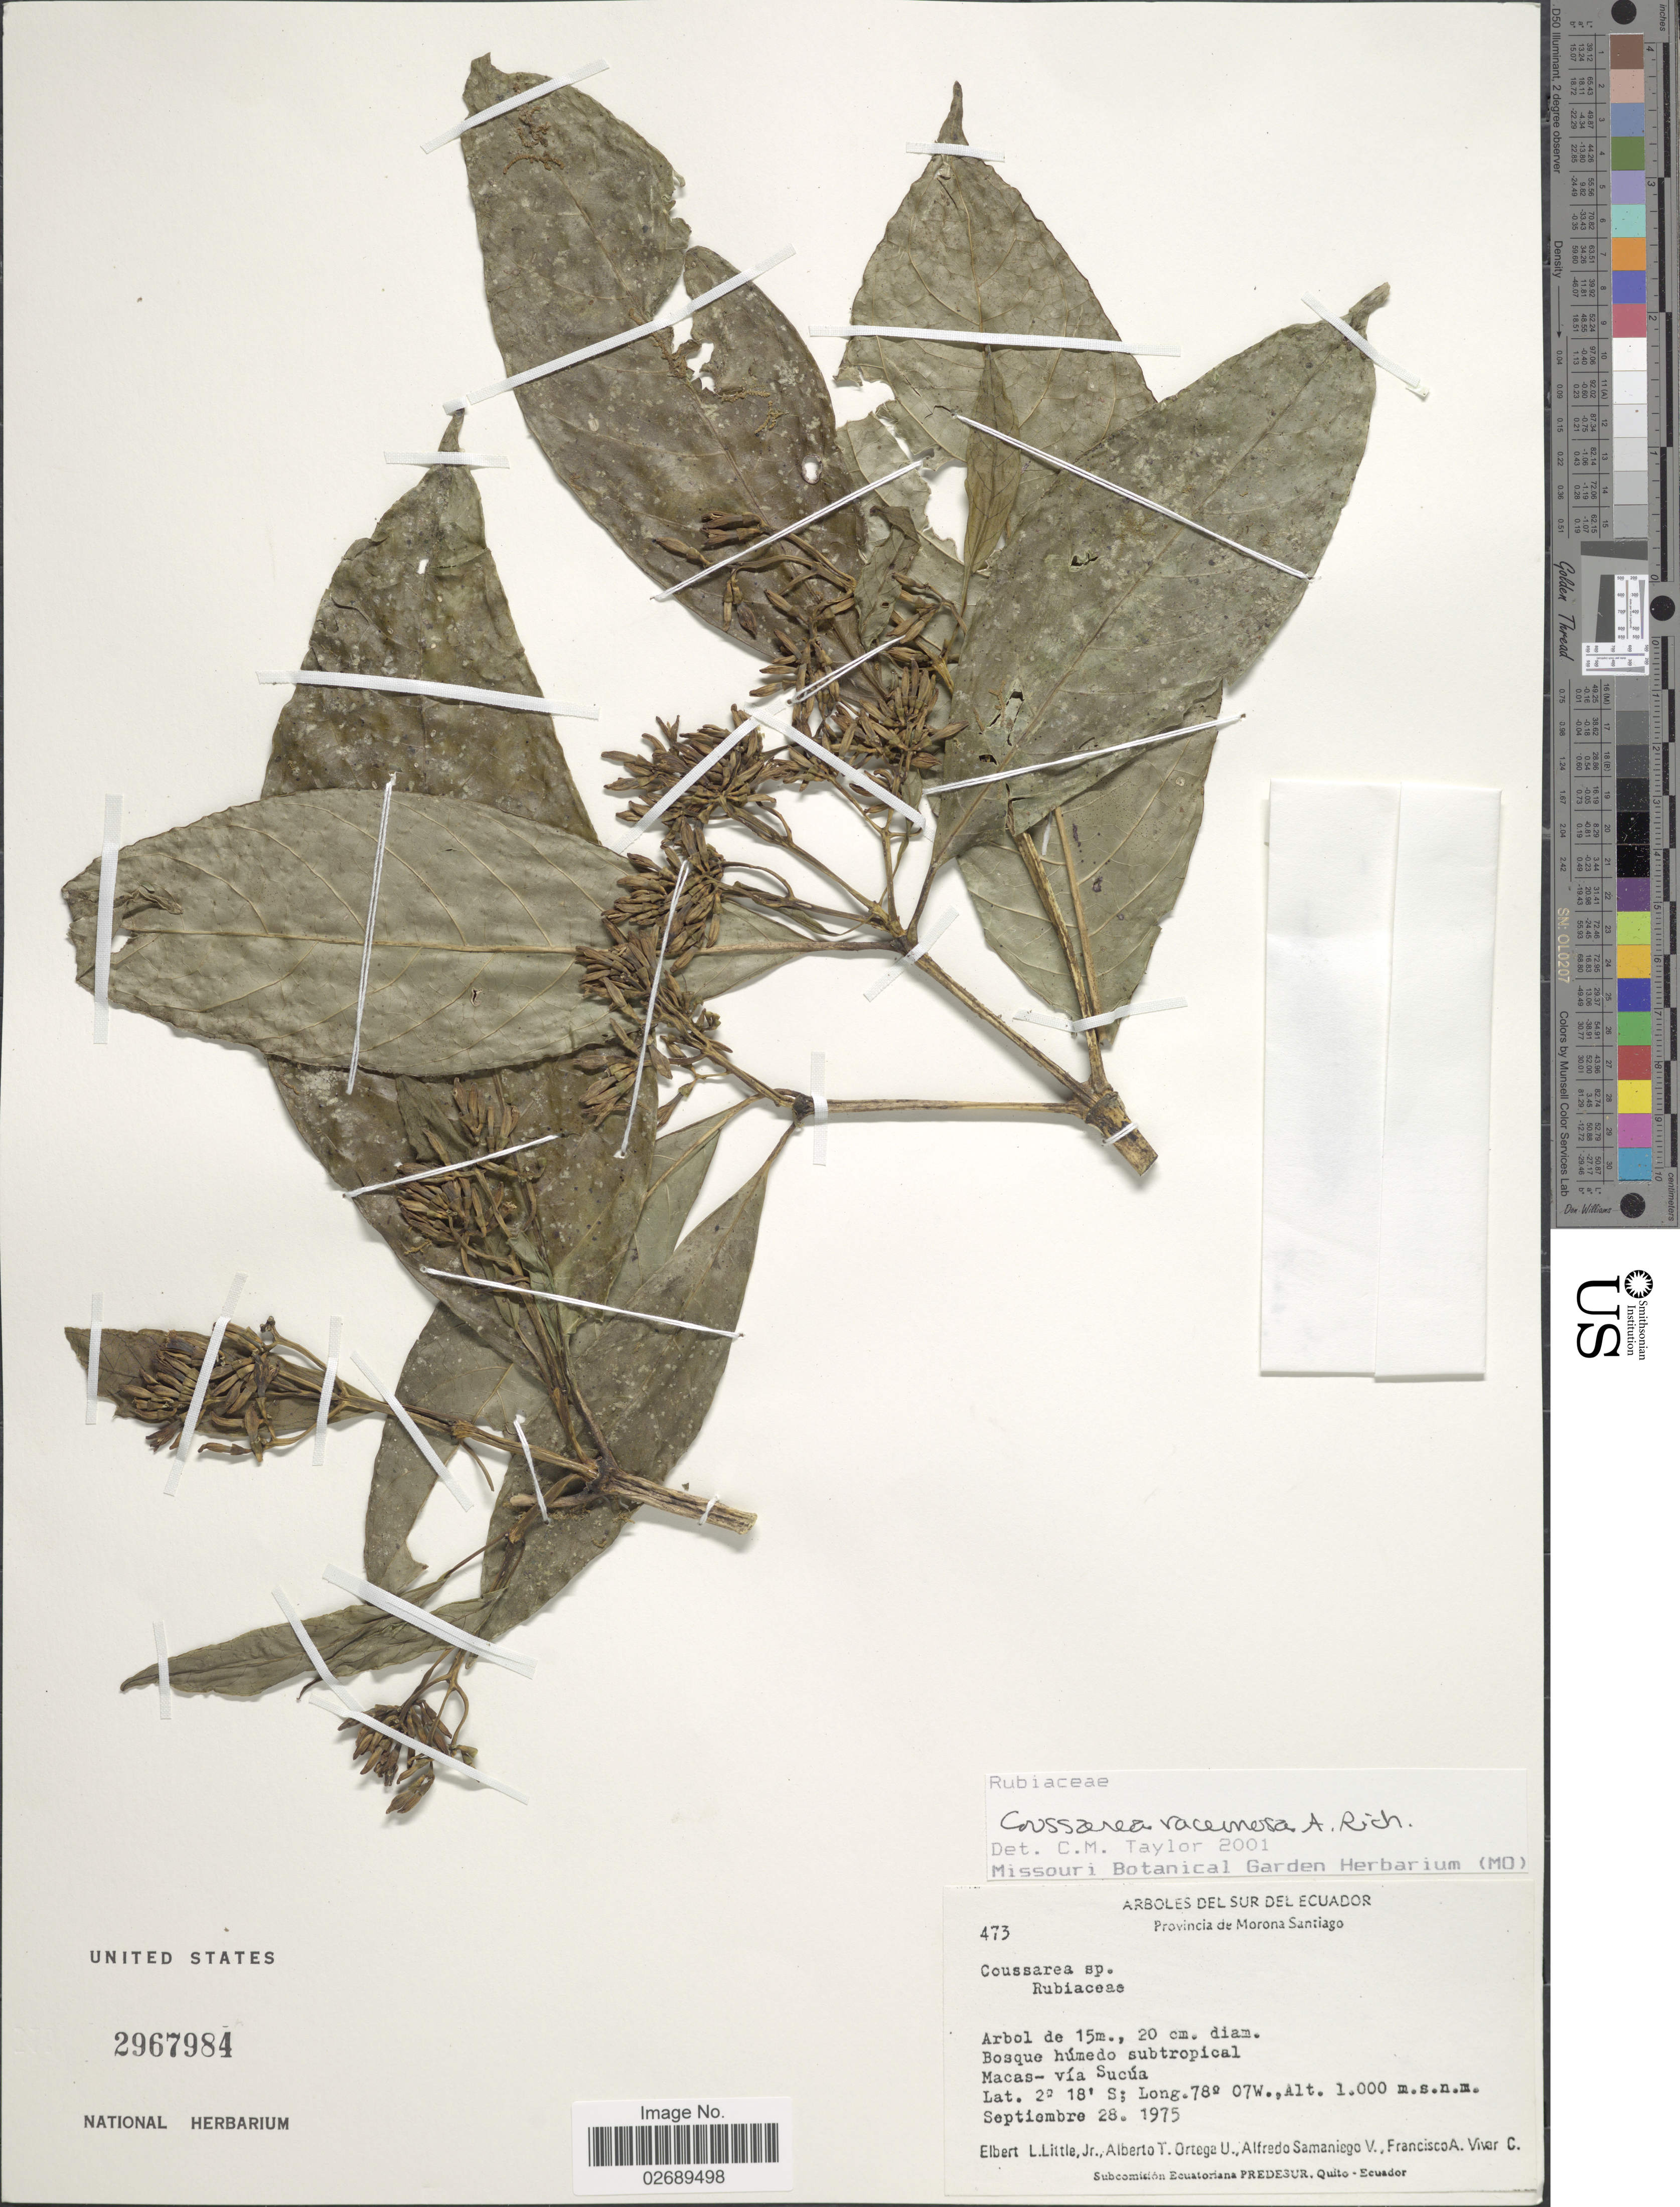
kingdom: Plantae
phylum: Tracheophyta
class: Magnoliopsida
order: Gentianales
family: Rubiaceae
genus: Coussarea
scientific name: Coussarea racemosa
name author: A. Rich.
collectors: E. L. Little, A. T. Ortega U., A. V. Samaniego & F. A. Vivar C.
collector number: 473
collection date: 1975-09-28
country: Ecuador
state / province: Morona-Santiago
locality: Macas-vía Sucua.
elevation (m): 1000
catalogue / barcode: US 2967984